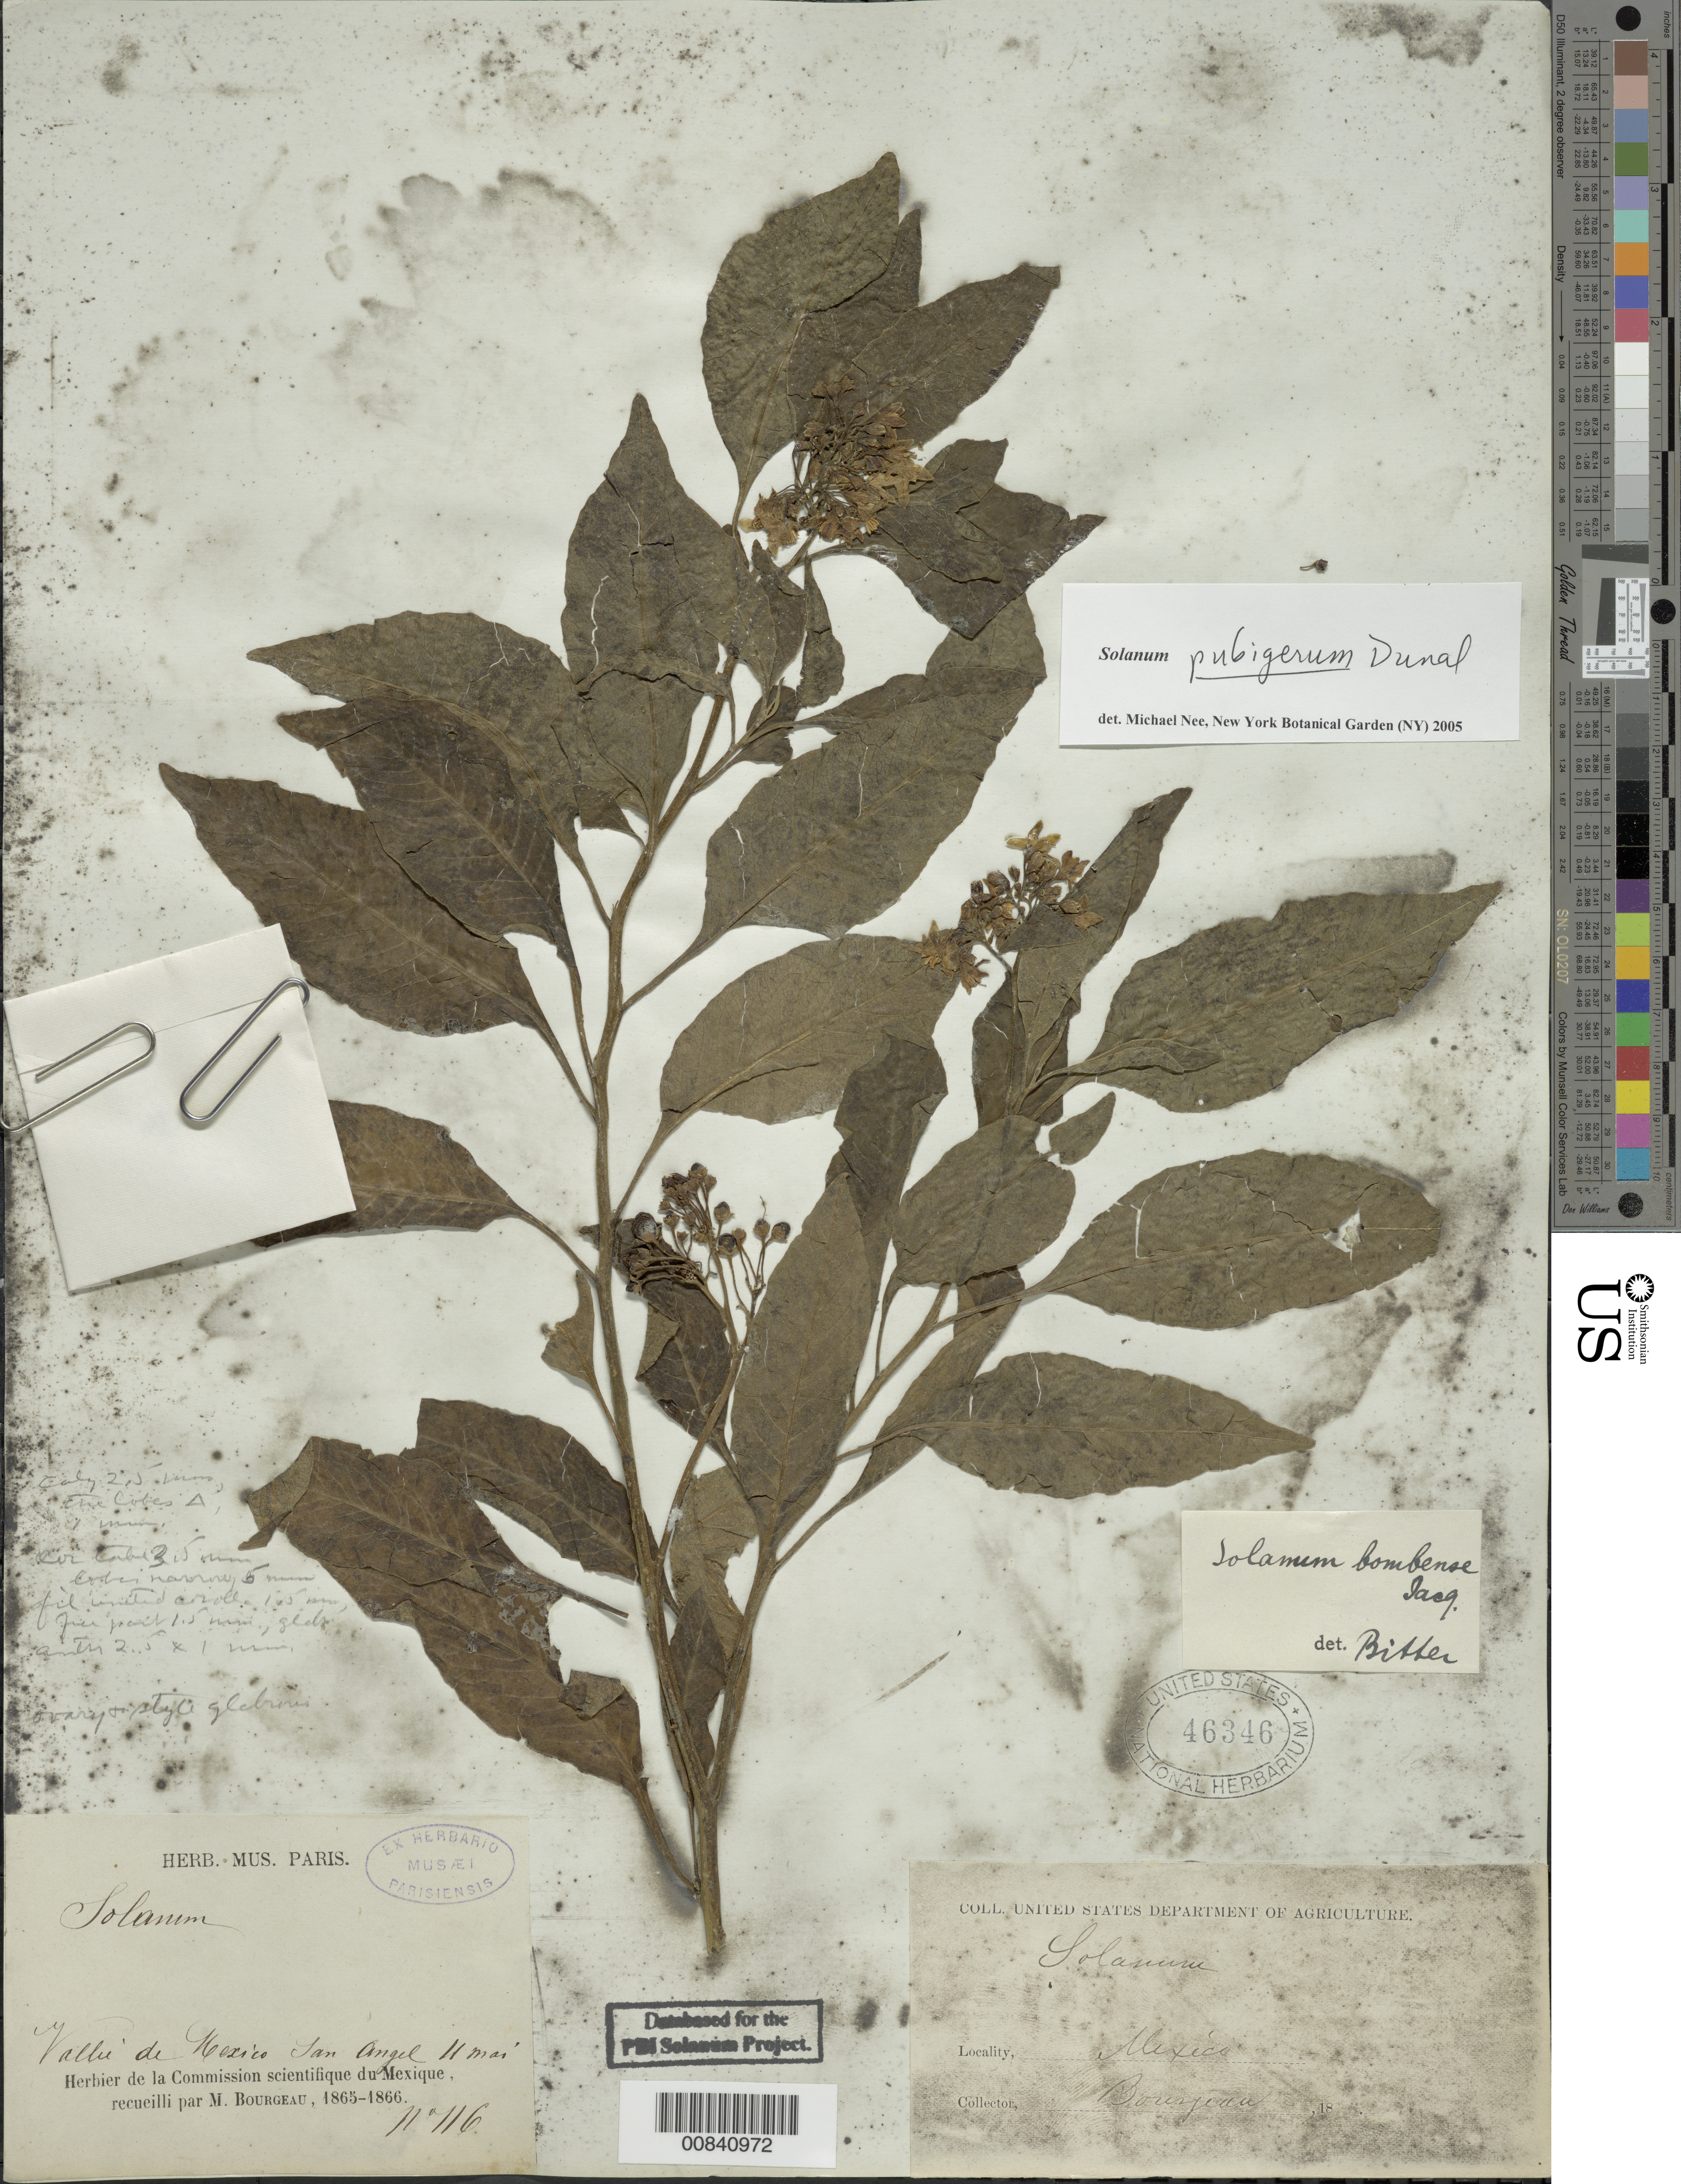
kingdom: Plantae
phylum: Tracheophyta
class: Magnoliopsida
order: Solanales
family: Solanaceae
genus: Solanum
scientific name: Solanum pubigerum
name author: Dunal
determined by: Nee, Michael H.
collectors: M. Bourgeau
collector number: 116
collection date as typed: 1865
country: Mexico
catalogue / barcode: US 46346